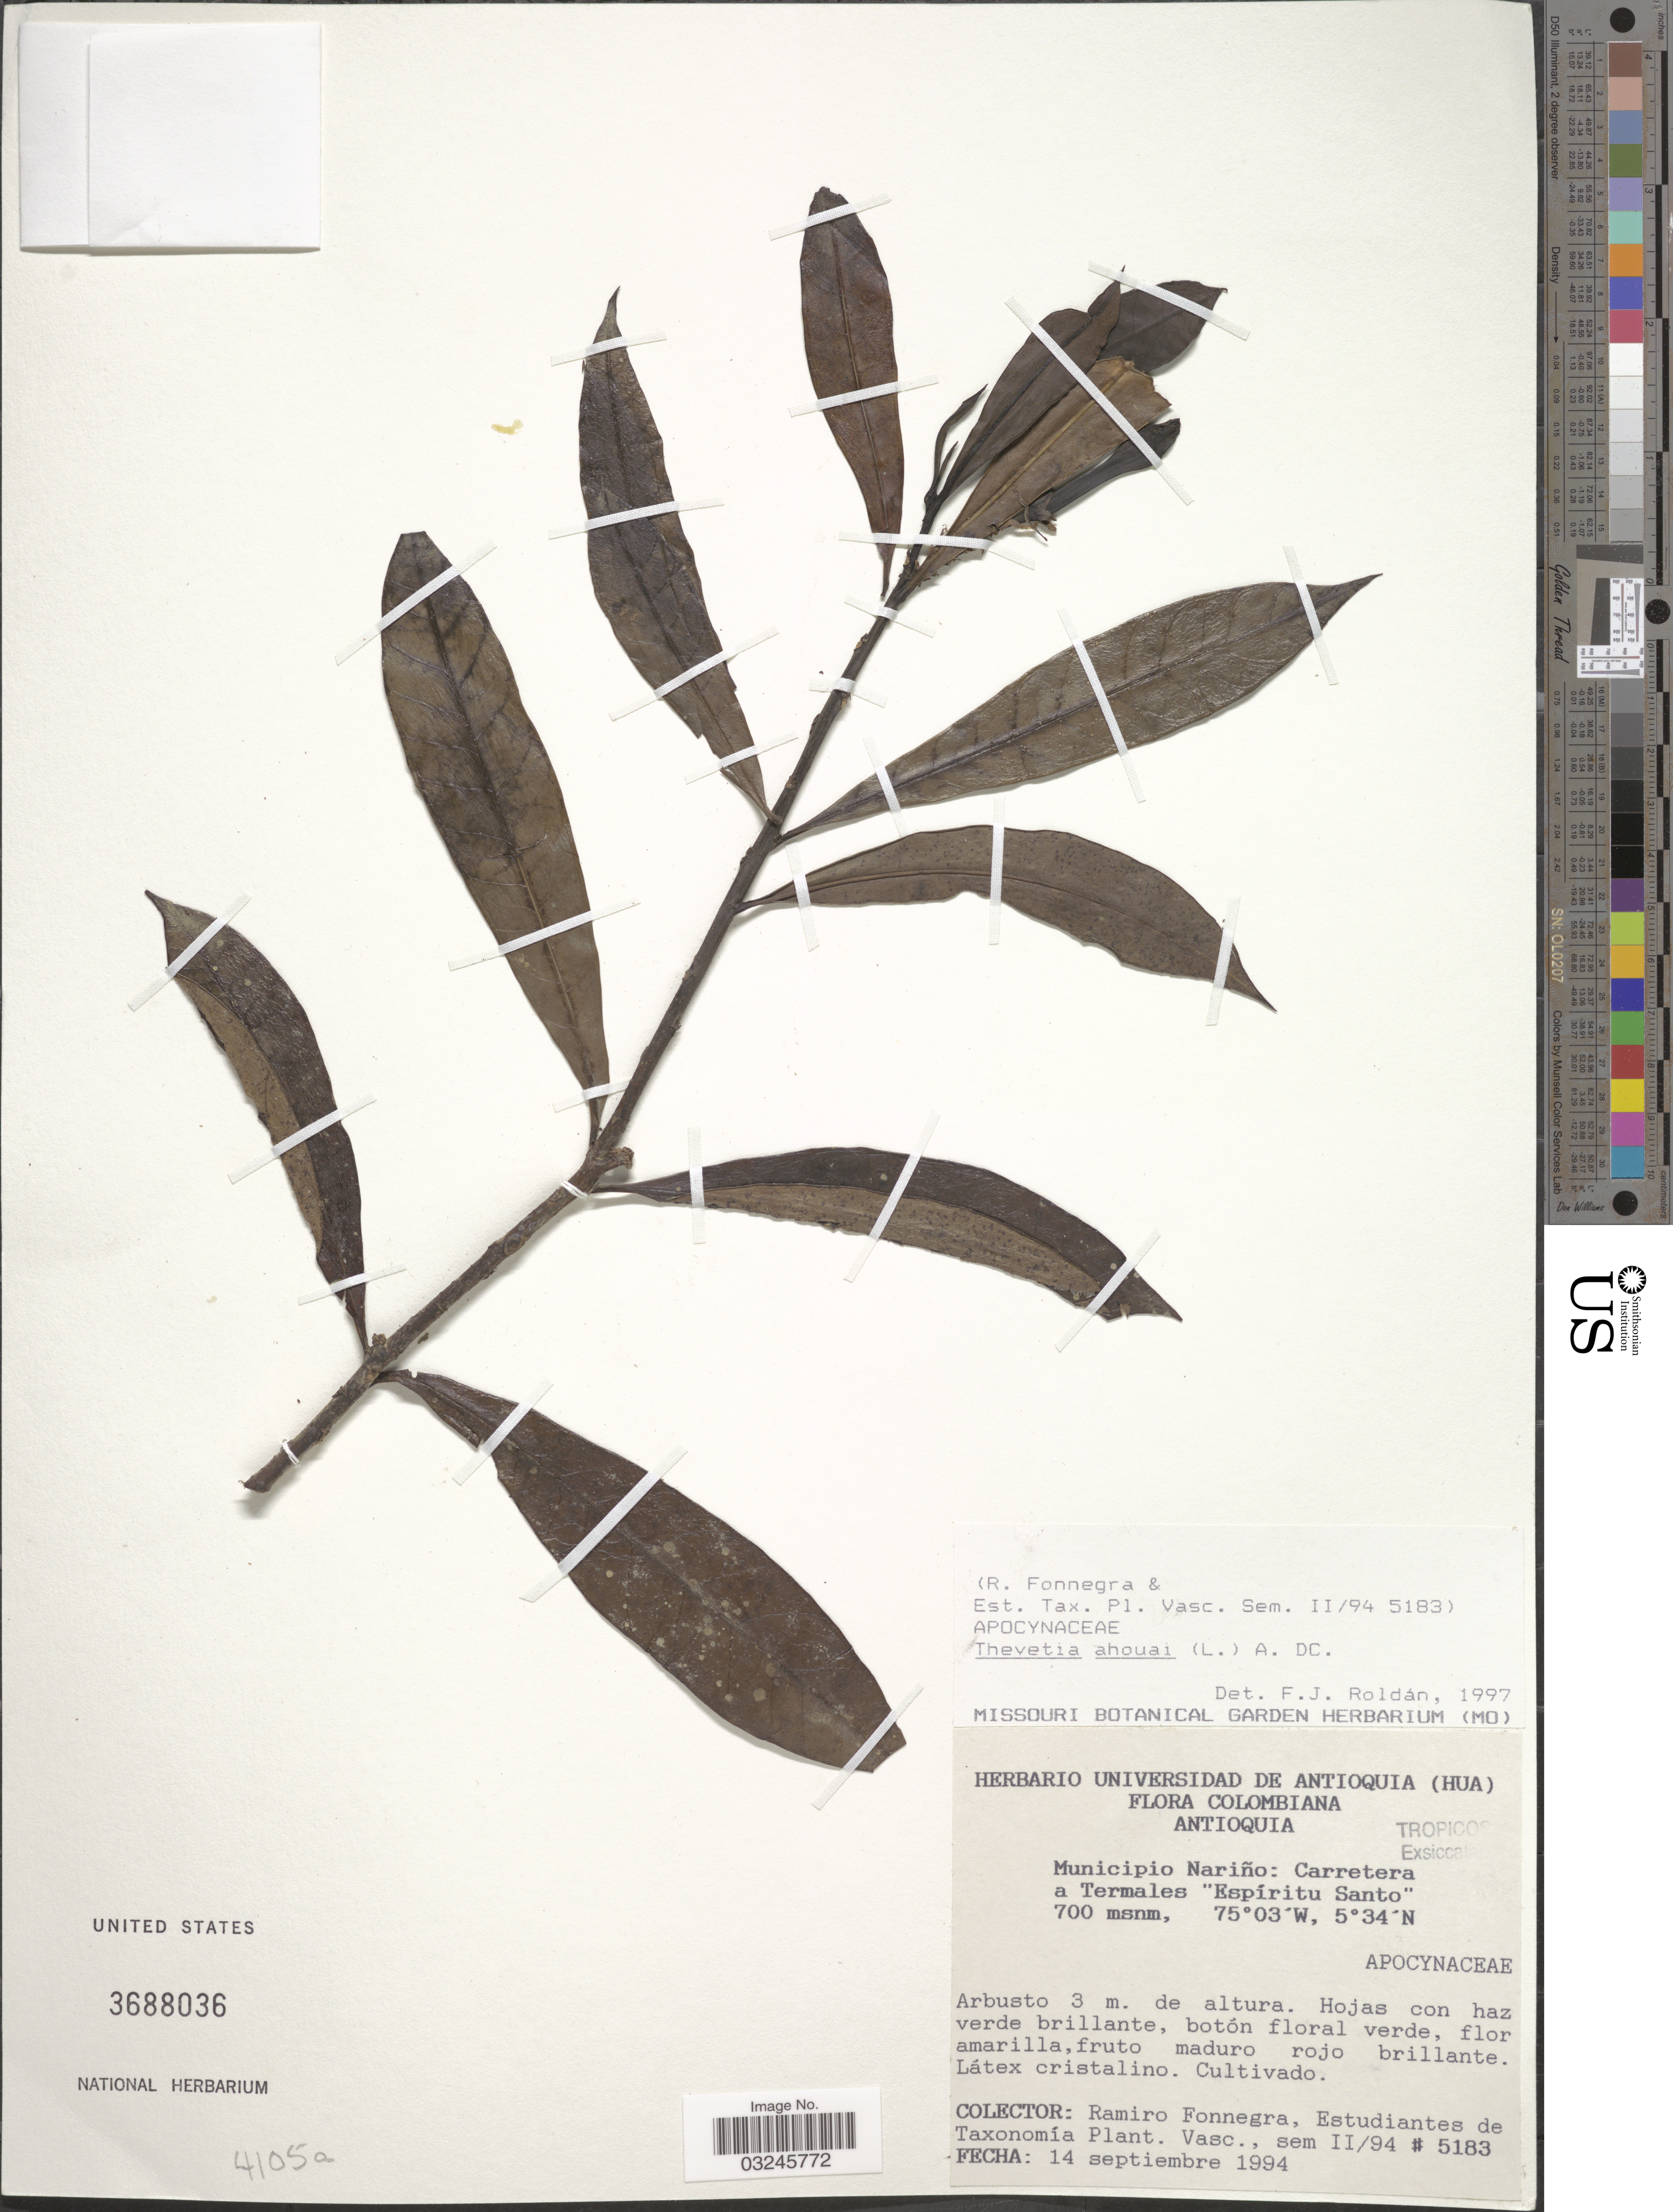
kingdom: Plantae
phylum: Tracheophyta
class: Magnoliopsida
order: Gentianales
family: Apocynaceae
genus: Thevetia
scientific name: Thevetia ahouai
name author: (L.) A. DC.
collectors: R. Fonnegra G. & Estudiantes de Taxonomía de Plant. Vasculares sem., II/94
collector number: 5183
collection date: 1994-09-14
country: Colombia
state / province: Antioquia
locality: Municipio Nariño: Carretera a Termales "Espiritu Santo".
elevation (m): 700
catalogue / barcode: US 3688036